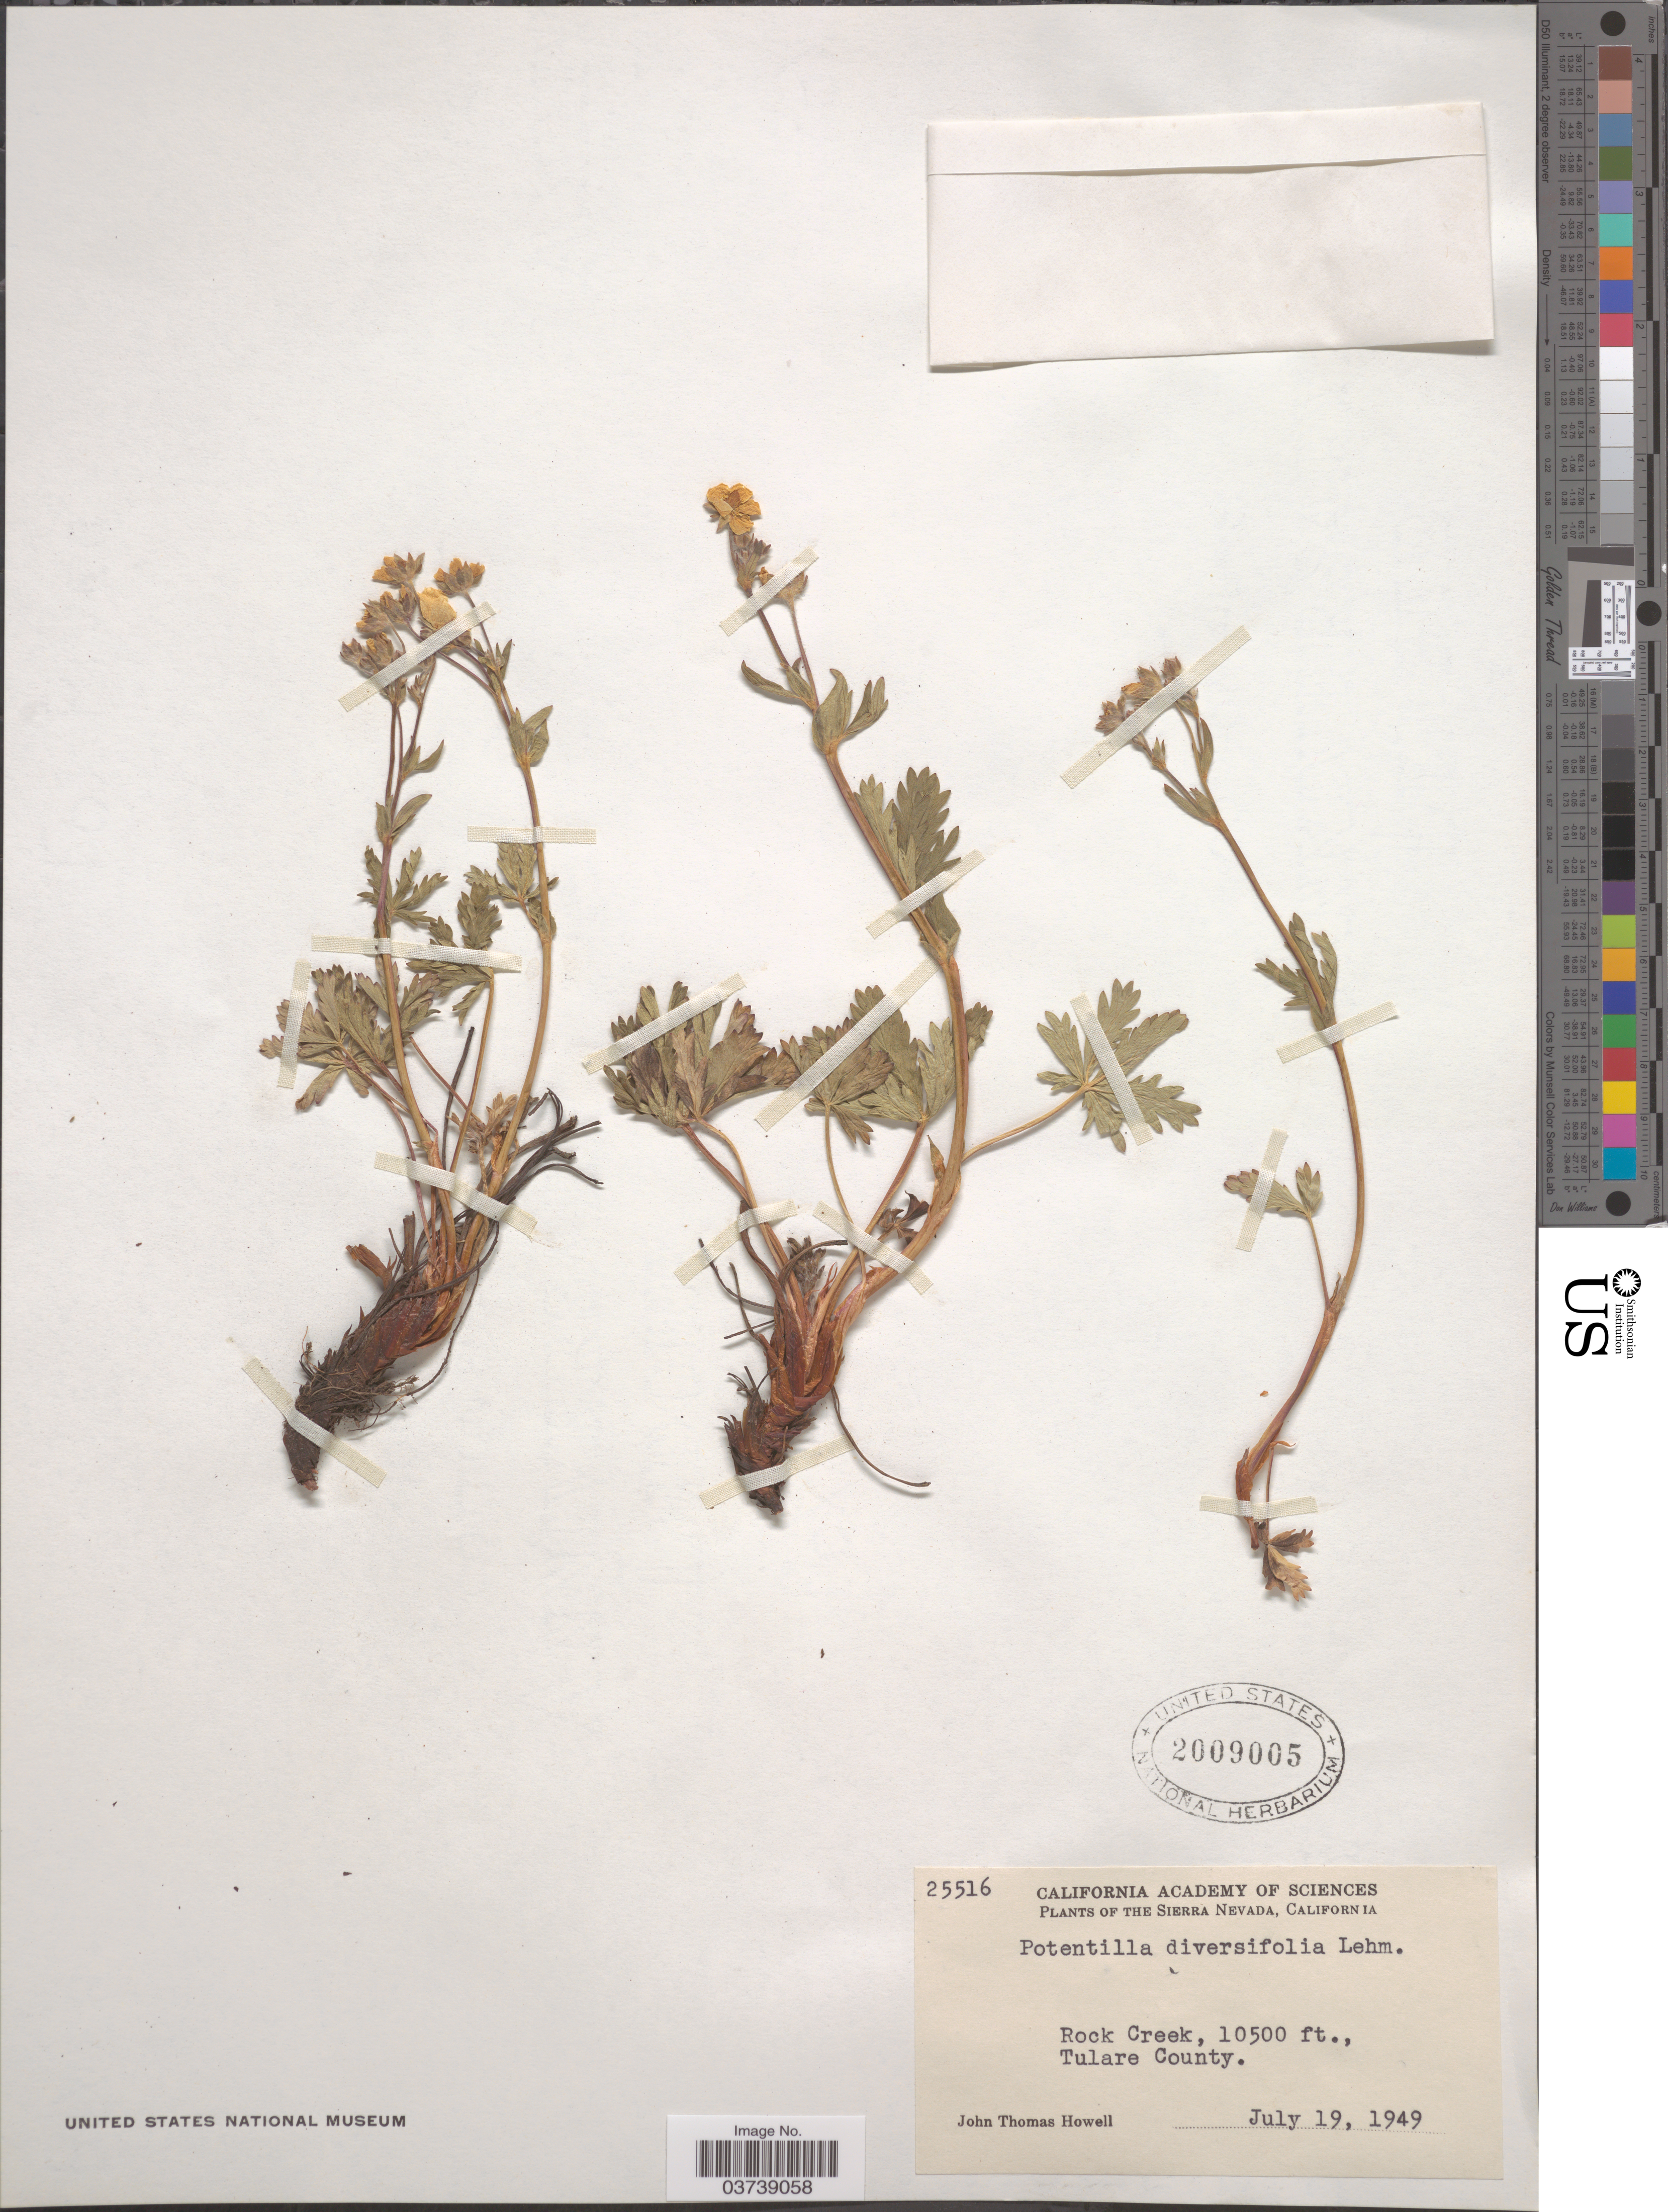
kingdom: Plantae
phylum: Tracheophyta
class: Magnoliopsida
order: Rosales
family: Rosaceae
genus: Potentilla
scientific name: Potentilla diversifolia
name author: Lehm.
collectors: J. T. Howell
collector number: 25516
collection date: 1949-07-19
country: United States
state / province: California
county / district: Tulare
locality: Siera Nevada. Rock Creek. Tulare County.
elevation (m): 3200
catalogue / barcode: US 2009005